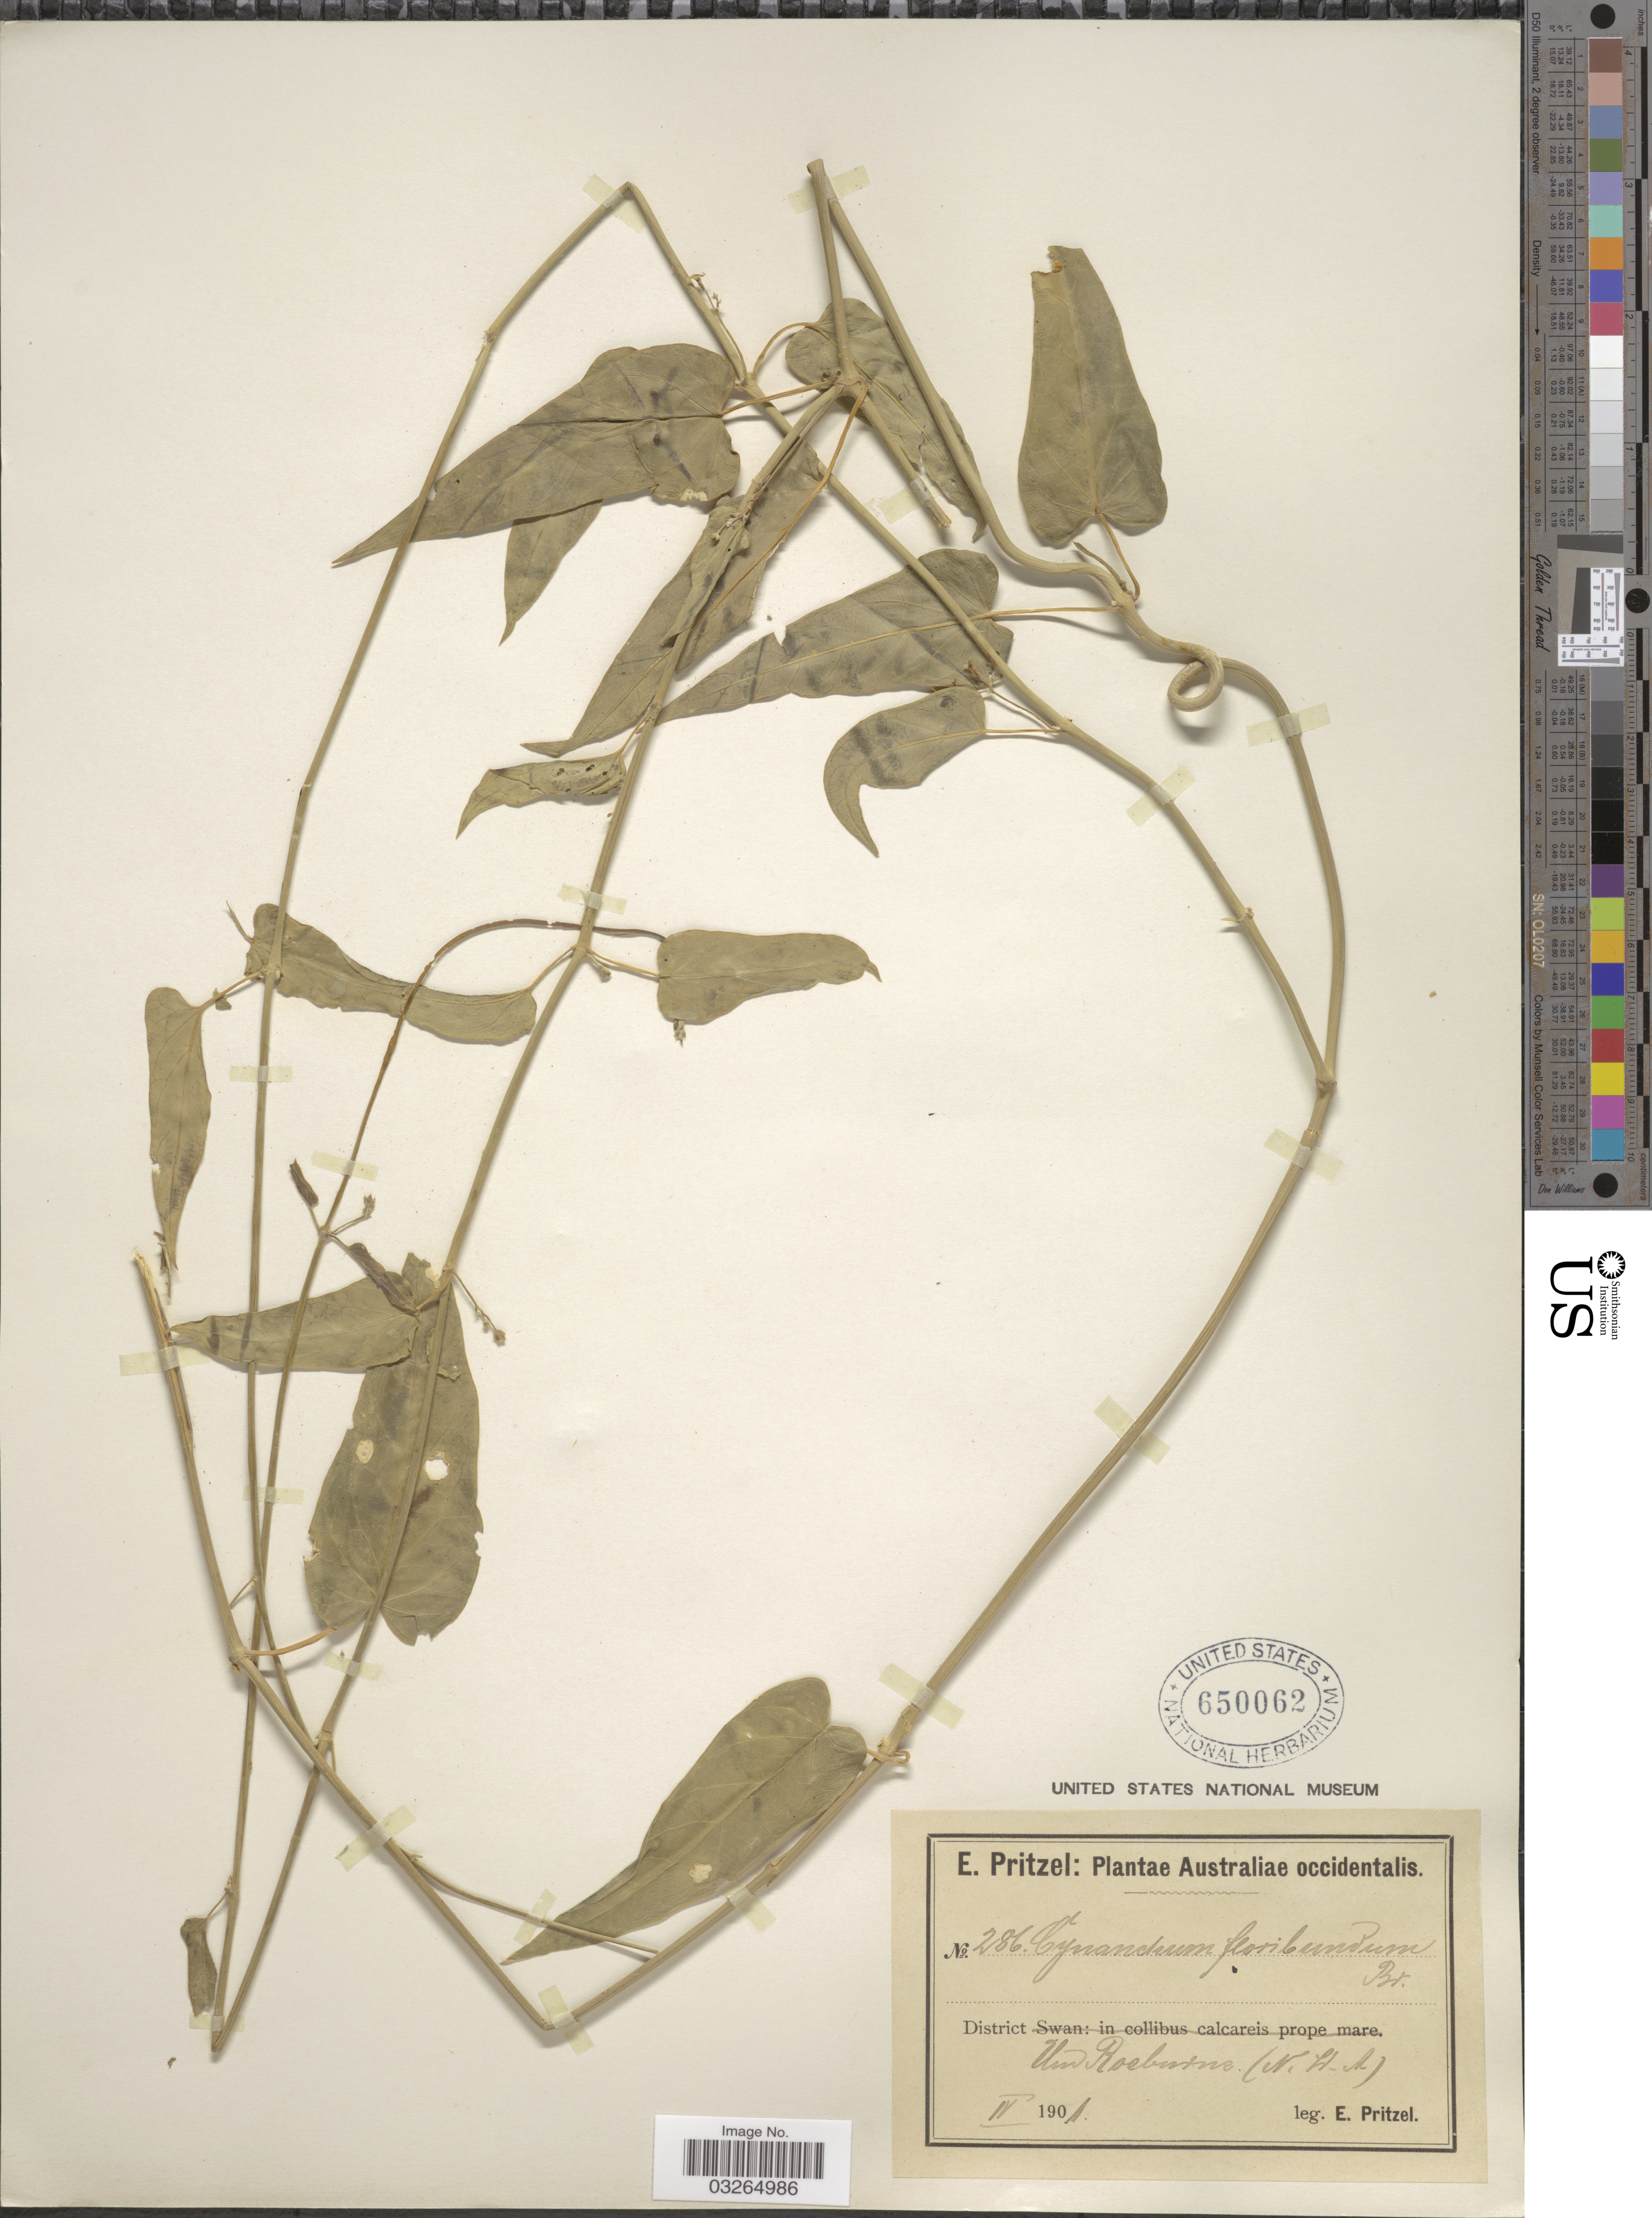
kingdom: Plantae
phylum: Tracheophyta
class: Magnoliopsida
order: Gentianales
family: Apocynaceae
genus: Cynanchum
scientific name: Cynanchum floribundum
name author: R. Br.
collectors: E. G. Pritzel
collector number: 286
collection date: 1901-04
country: Australia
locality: Australiae occidentalis. District Um Roeburne (N.W.A.).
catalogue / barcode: US 650062